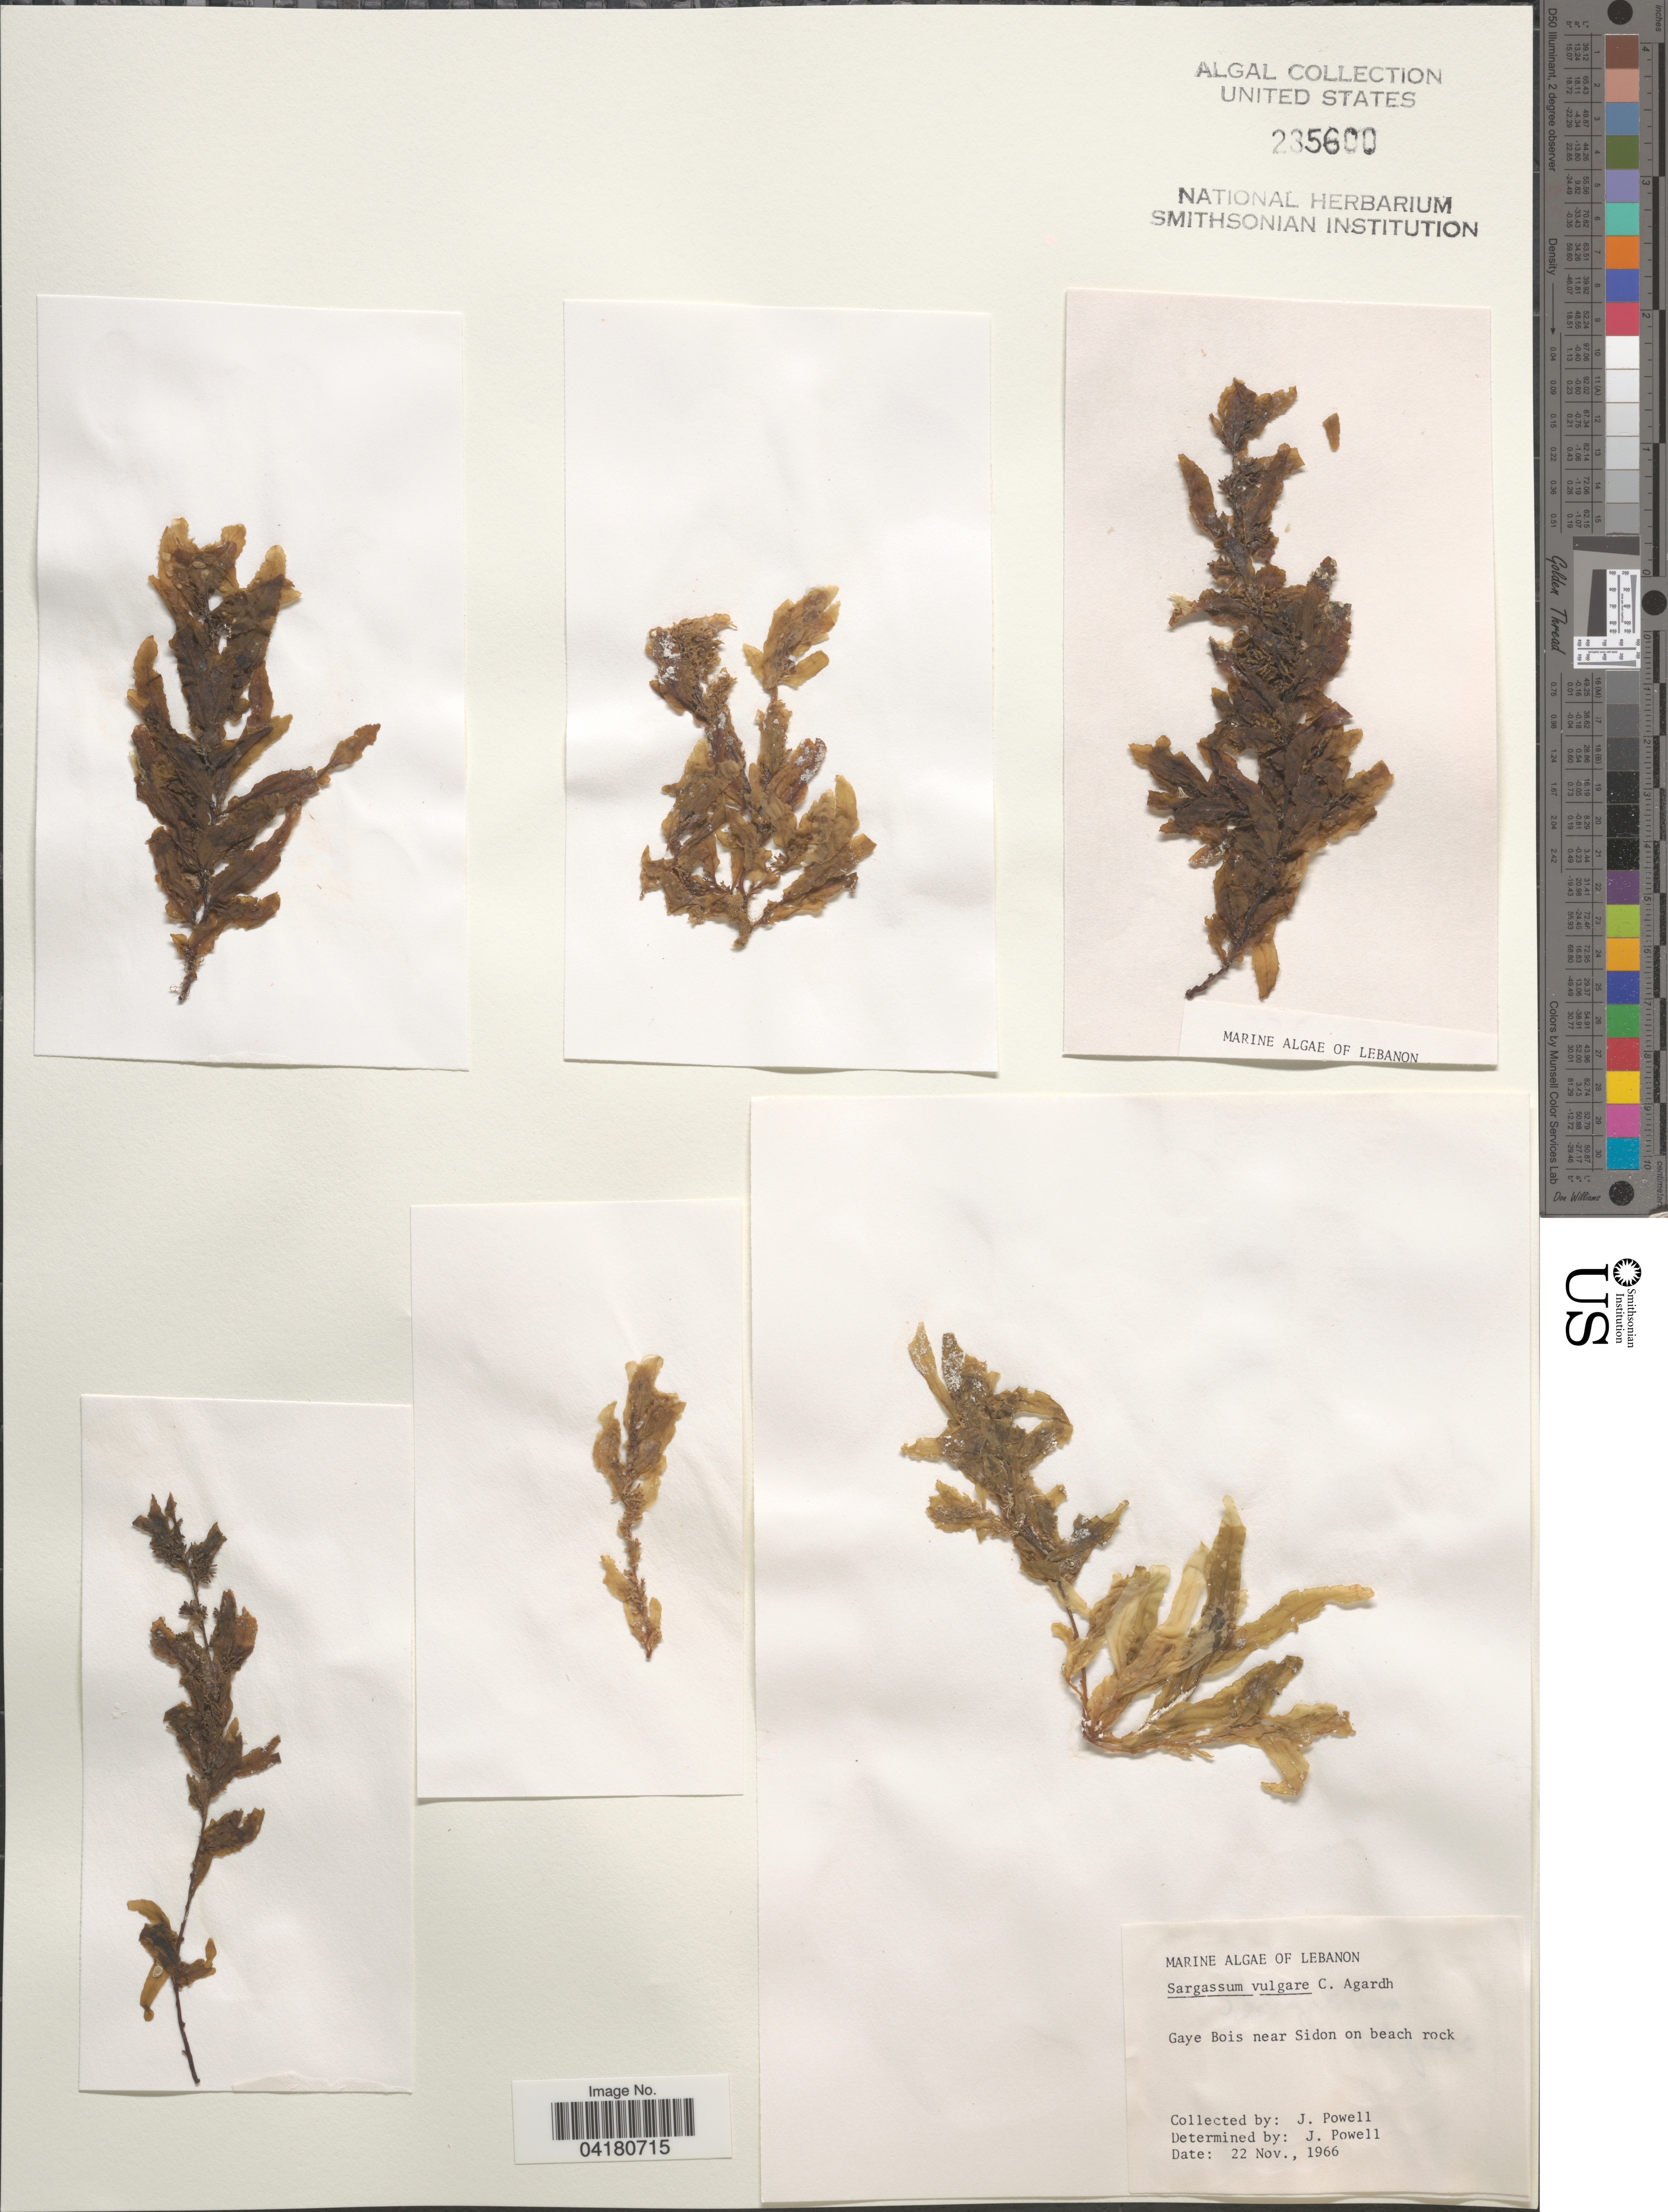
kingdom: Chromista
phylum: Ochrophyta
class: Phaeophyceae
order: Fucales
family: Sargassaceae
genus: Sargassum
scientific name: Sargassum vulgare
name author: C. Agardh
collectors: J. Powell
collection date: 1966-11-22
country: Lebanon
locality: Gaye Bois near Sidon on beach rock.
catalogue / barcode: US 235600